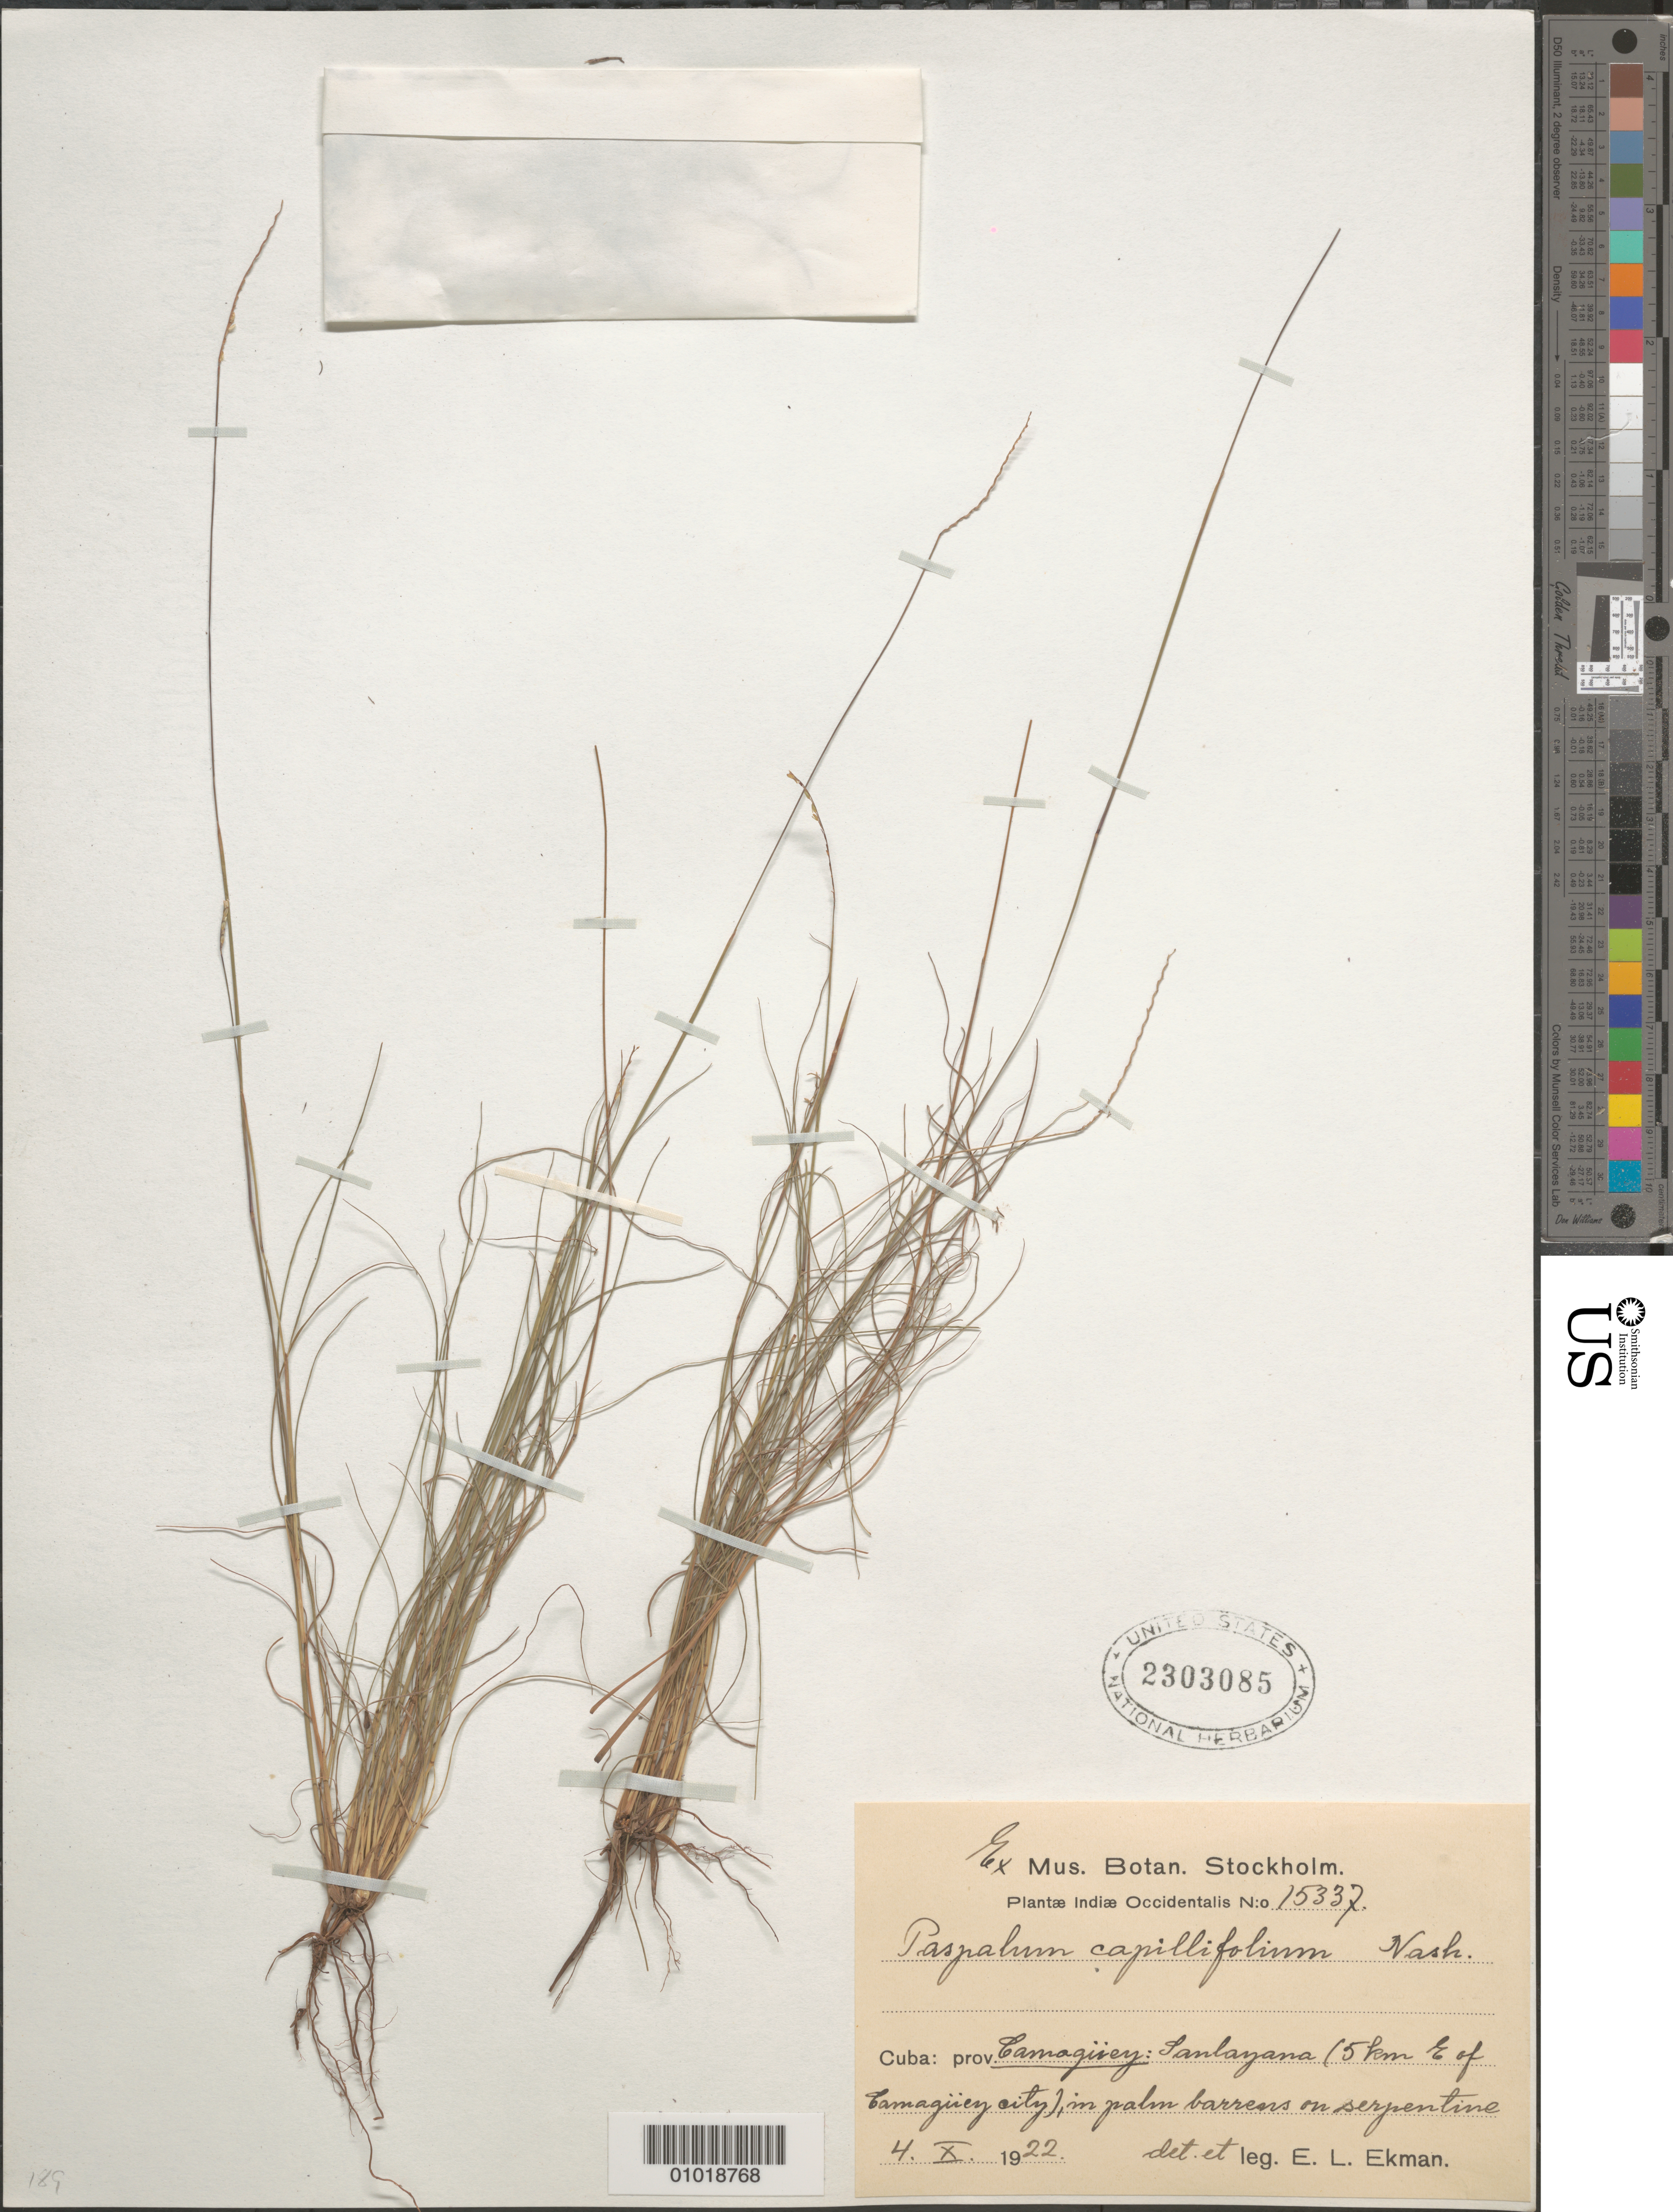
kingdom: Plantae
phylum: Tracheophyta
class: Liliopsida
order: Poales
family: Poaceae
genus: Paspalum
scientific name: Paspalum capillifolium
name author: Nash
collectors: E. L. Ekman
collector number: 15337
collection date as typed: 04 Oct 1922 or 10 Apr 1922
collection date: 1922-04-10 or 1922-10-04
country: Cuba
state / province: Camagüey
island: Cuba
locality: Santayana (5 km E of Camaguey City)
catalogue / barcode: US 2303085